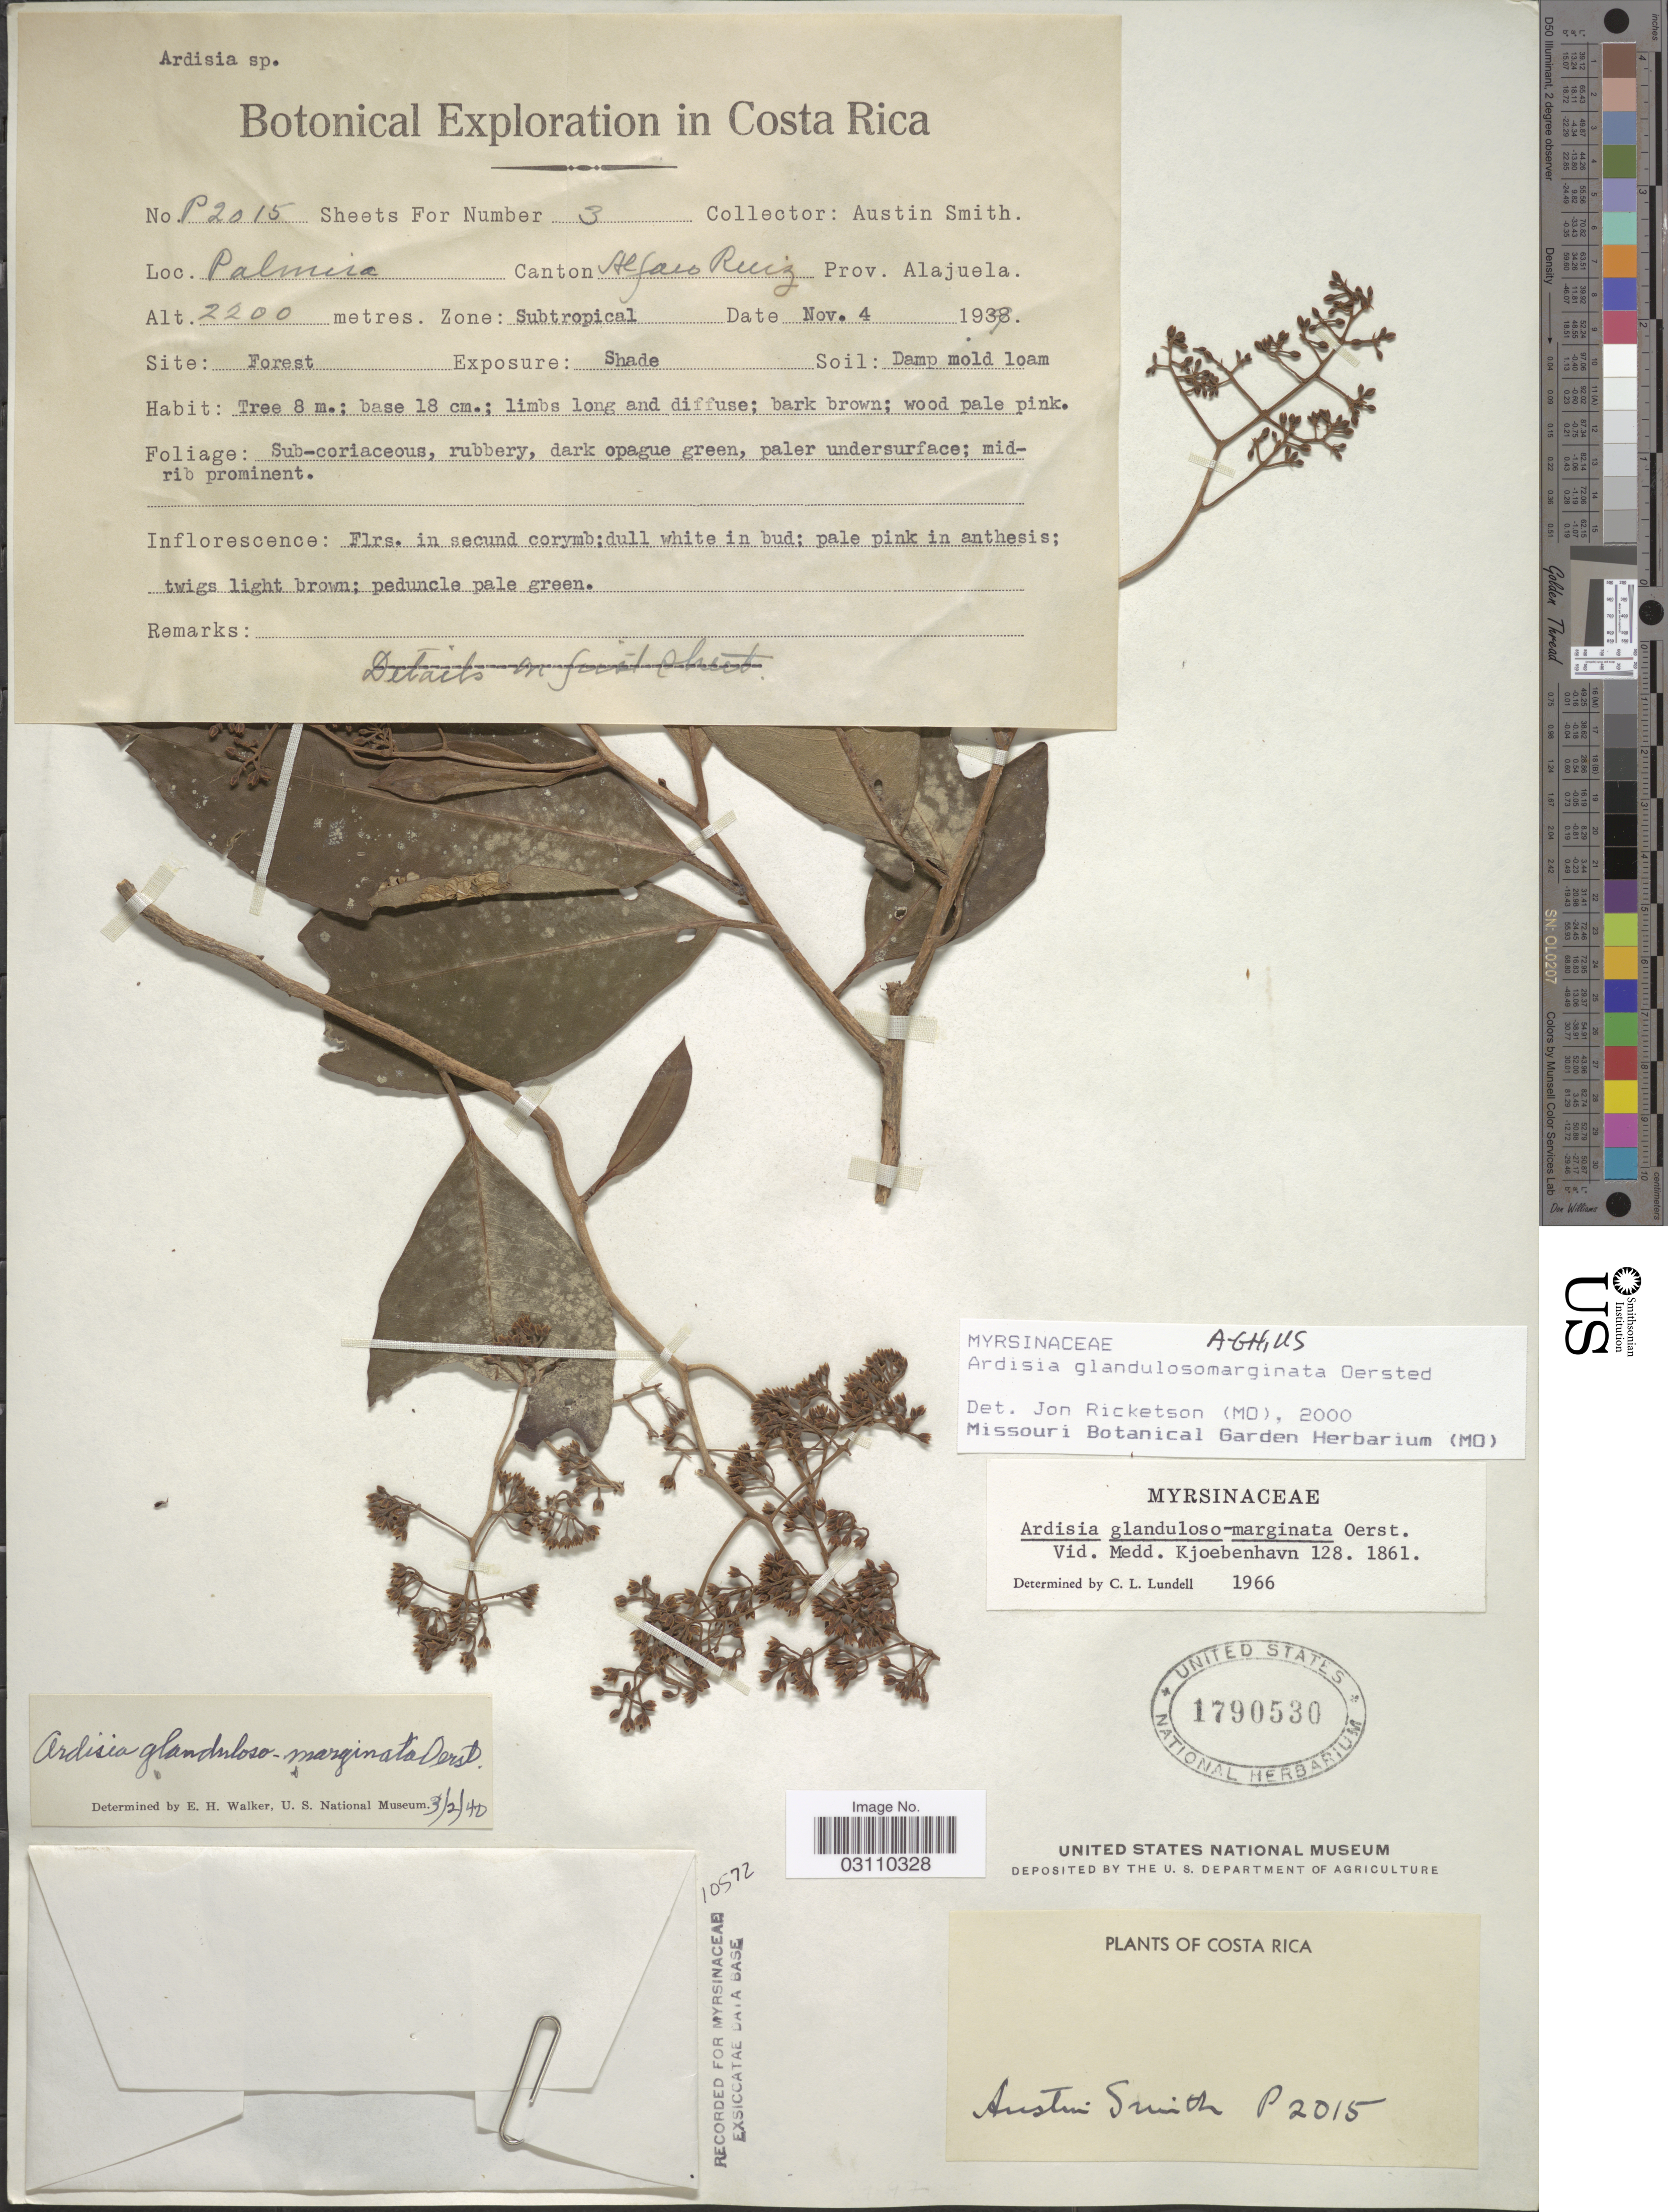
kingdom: Plantae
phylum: Tracheophyta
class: Magnoliopsida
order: Ericales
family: Primulaceae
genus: Ardisia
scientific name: Ardisia glandulosa-marginata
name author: Oerst.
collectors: Aust P. Smith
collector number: P2015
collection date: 1939-11-04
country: Costa Rica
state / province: Alajuela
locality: Palmira, Canton Alfaro Ruiz.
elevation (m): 2200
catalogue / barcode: US 1790530